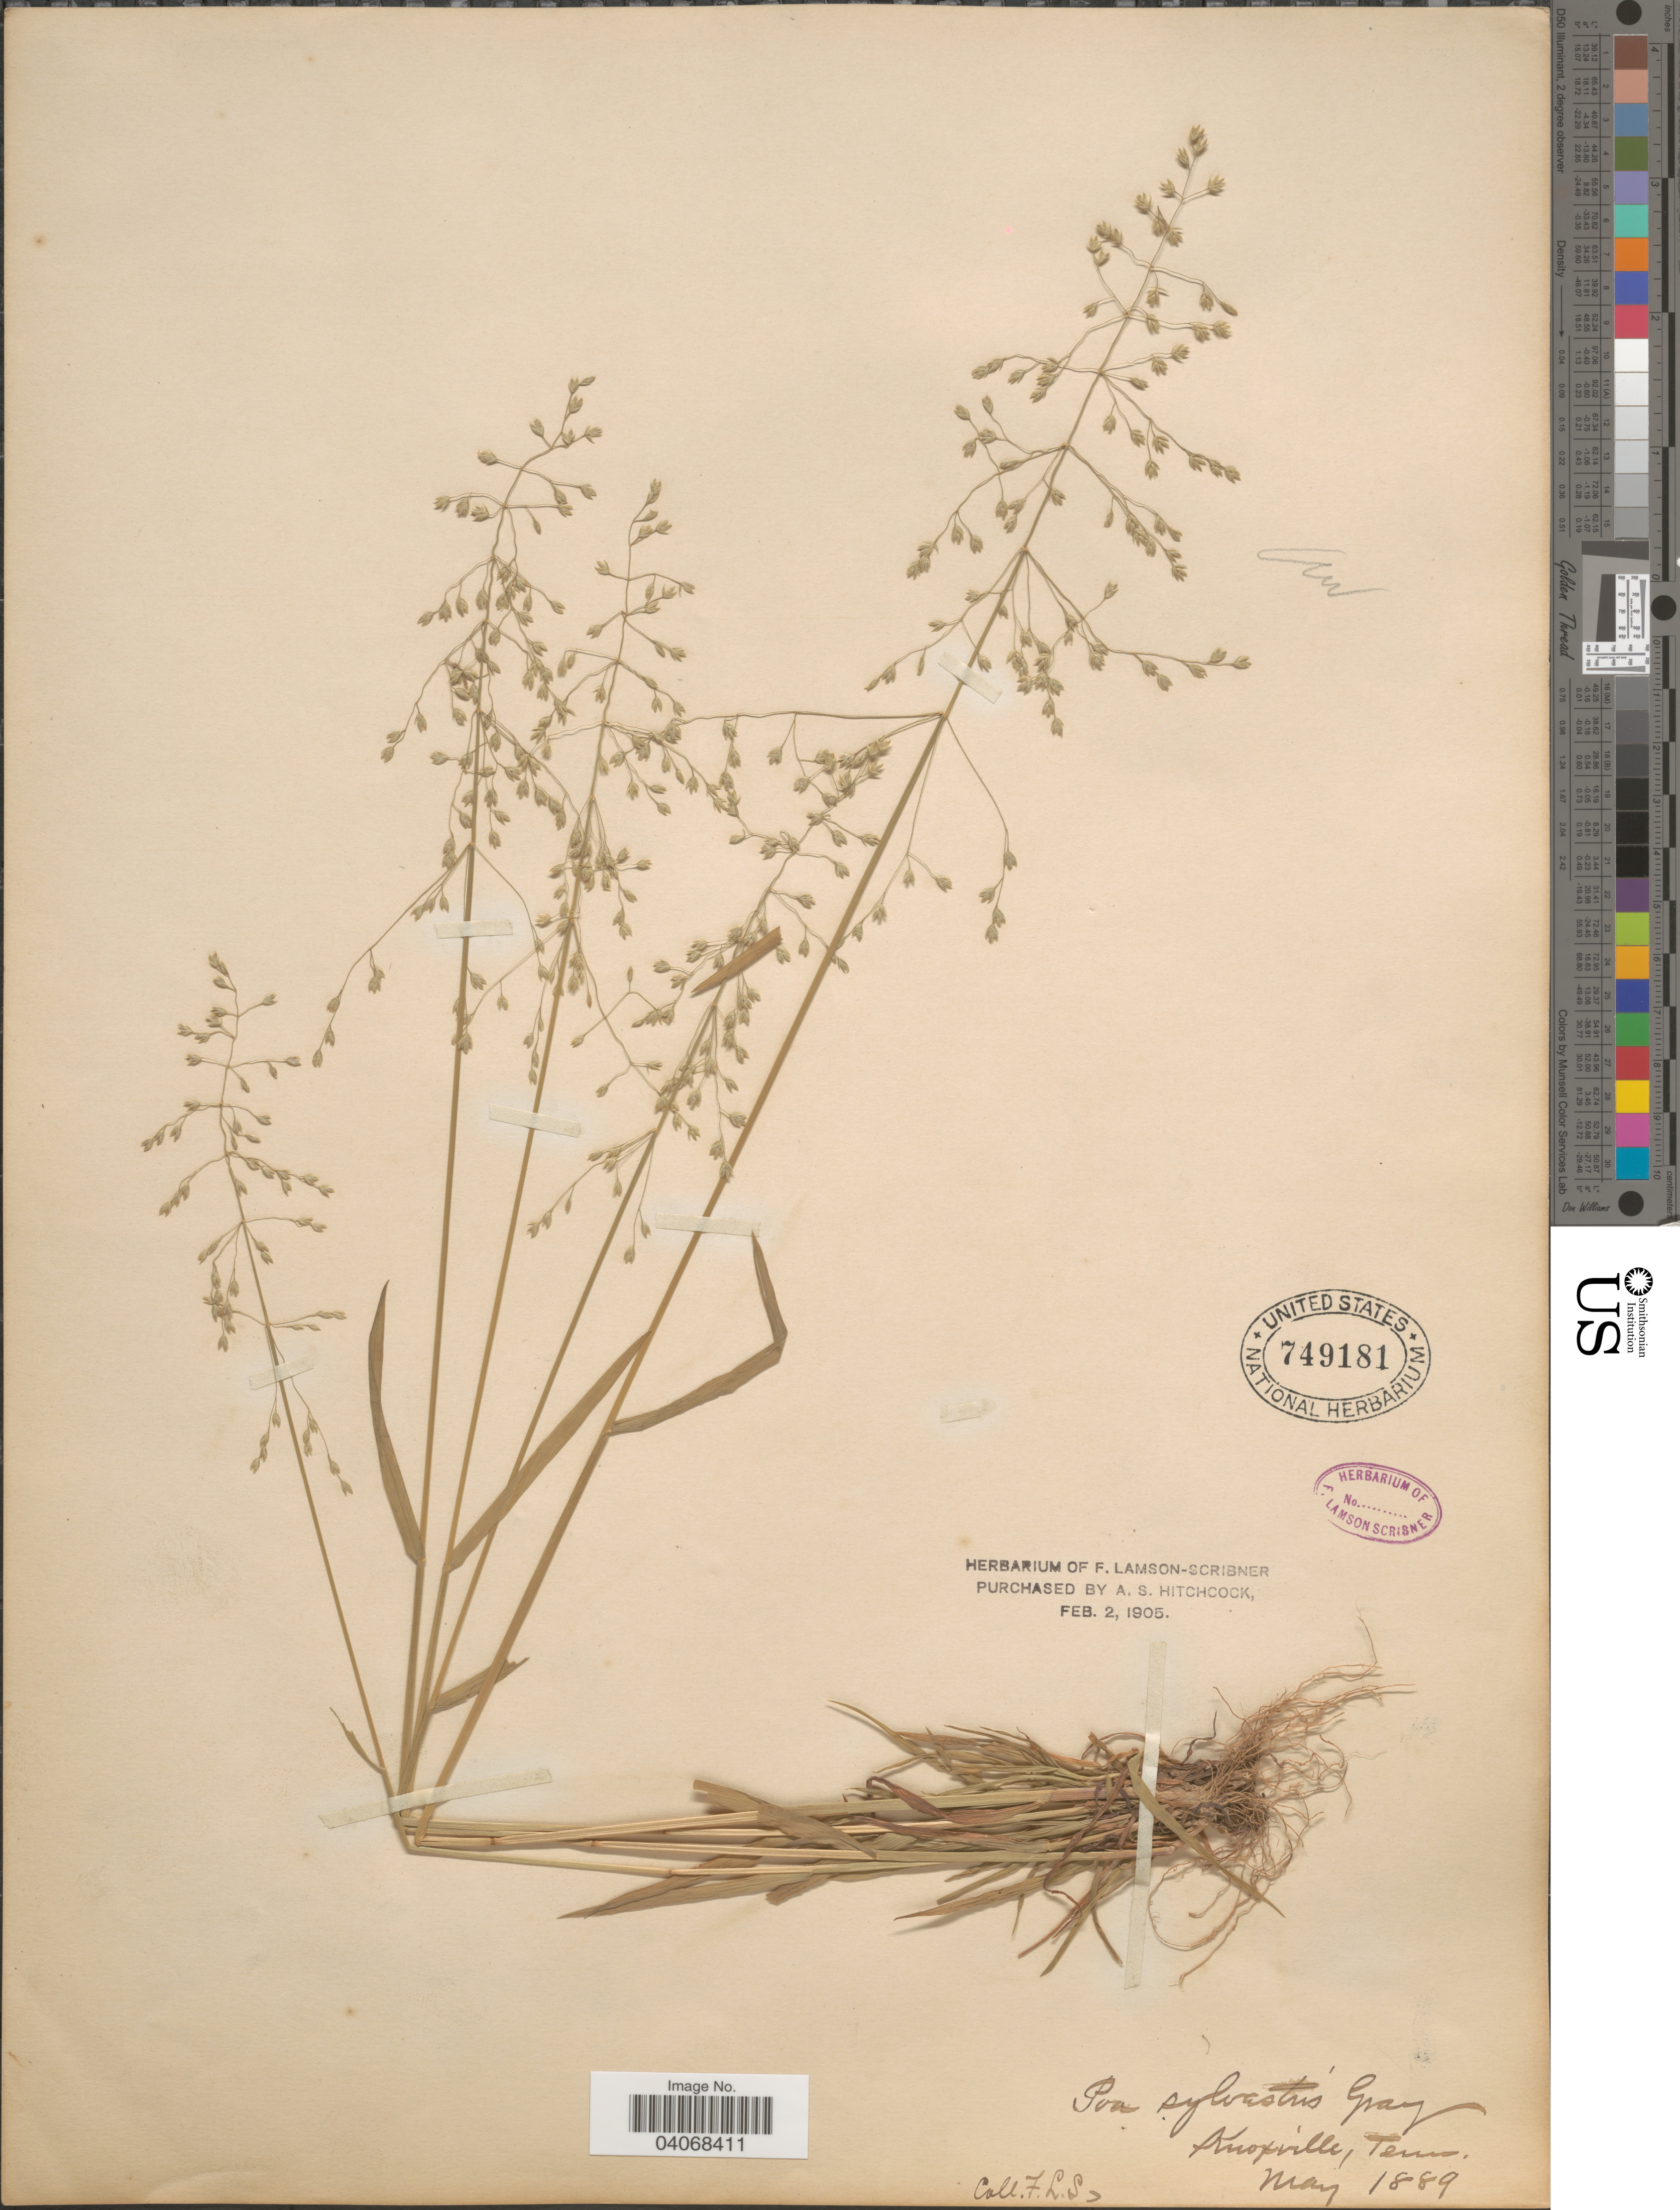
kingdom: Plantae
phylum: Tracheophyta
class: Liliopsida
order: Poales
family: Poaceae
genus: Poa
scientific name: Poa sylvestris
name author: A. Gray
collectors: F. L. Scribner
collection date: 1889-05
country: United States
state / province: Tennessee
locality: Knoxville.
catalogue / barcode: US 749181